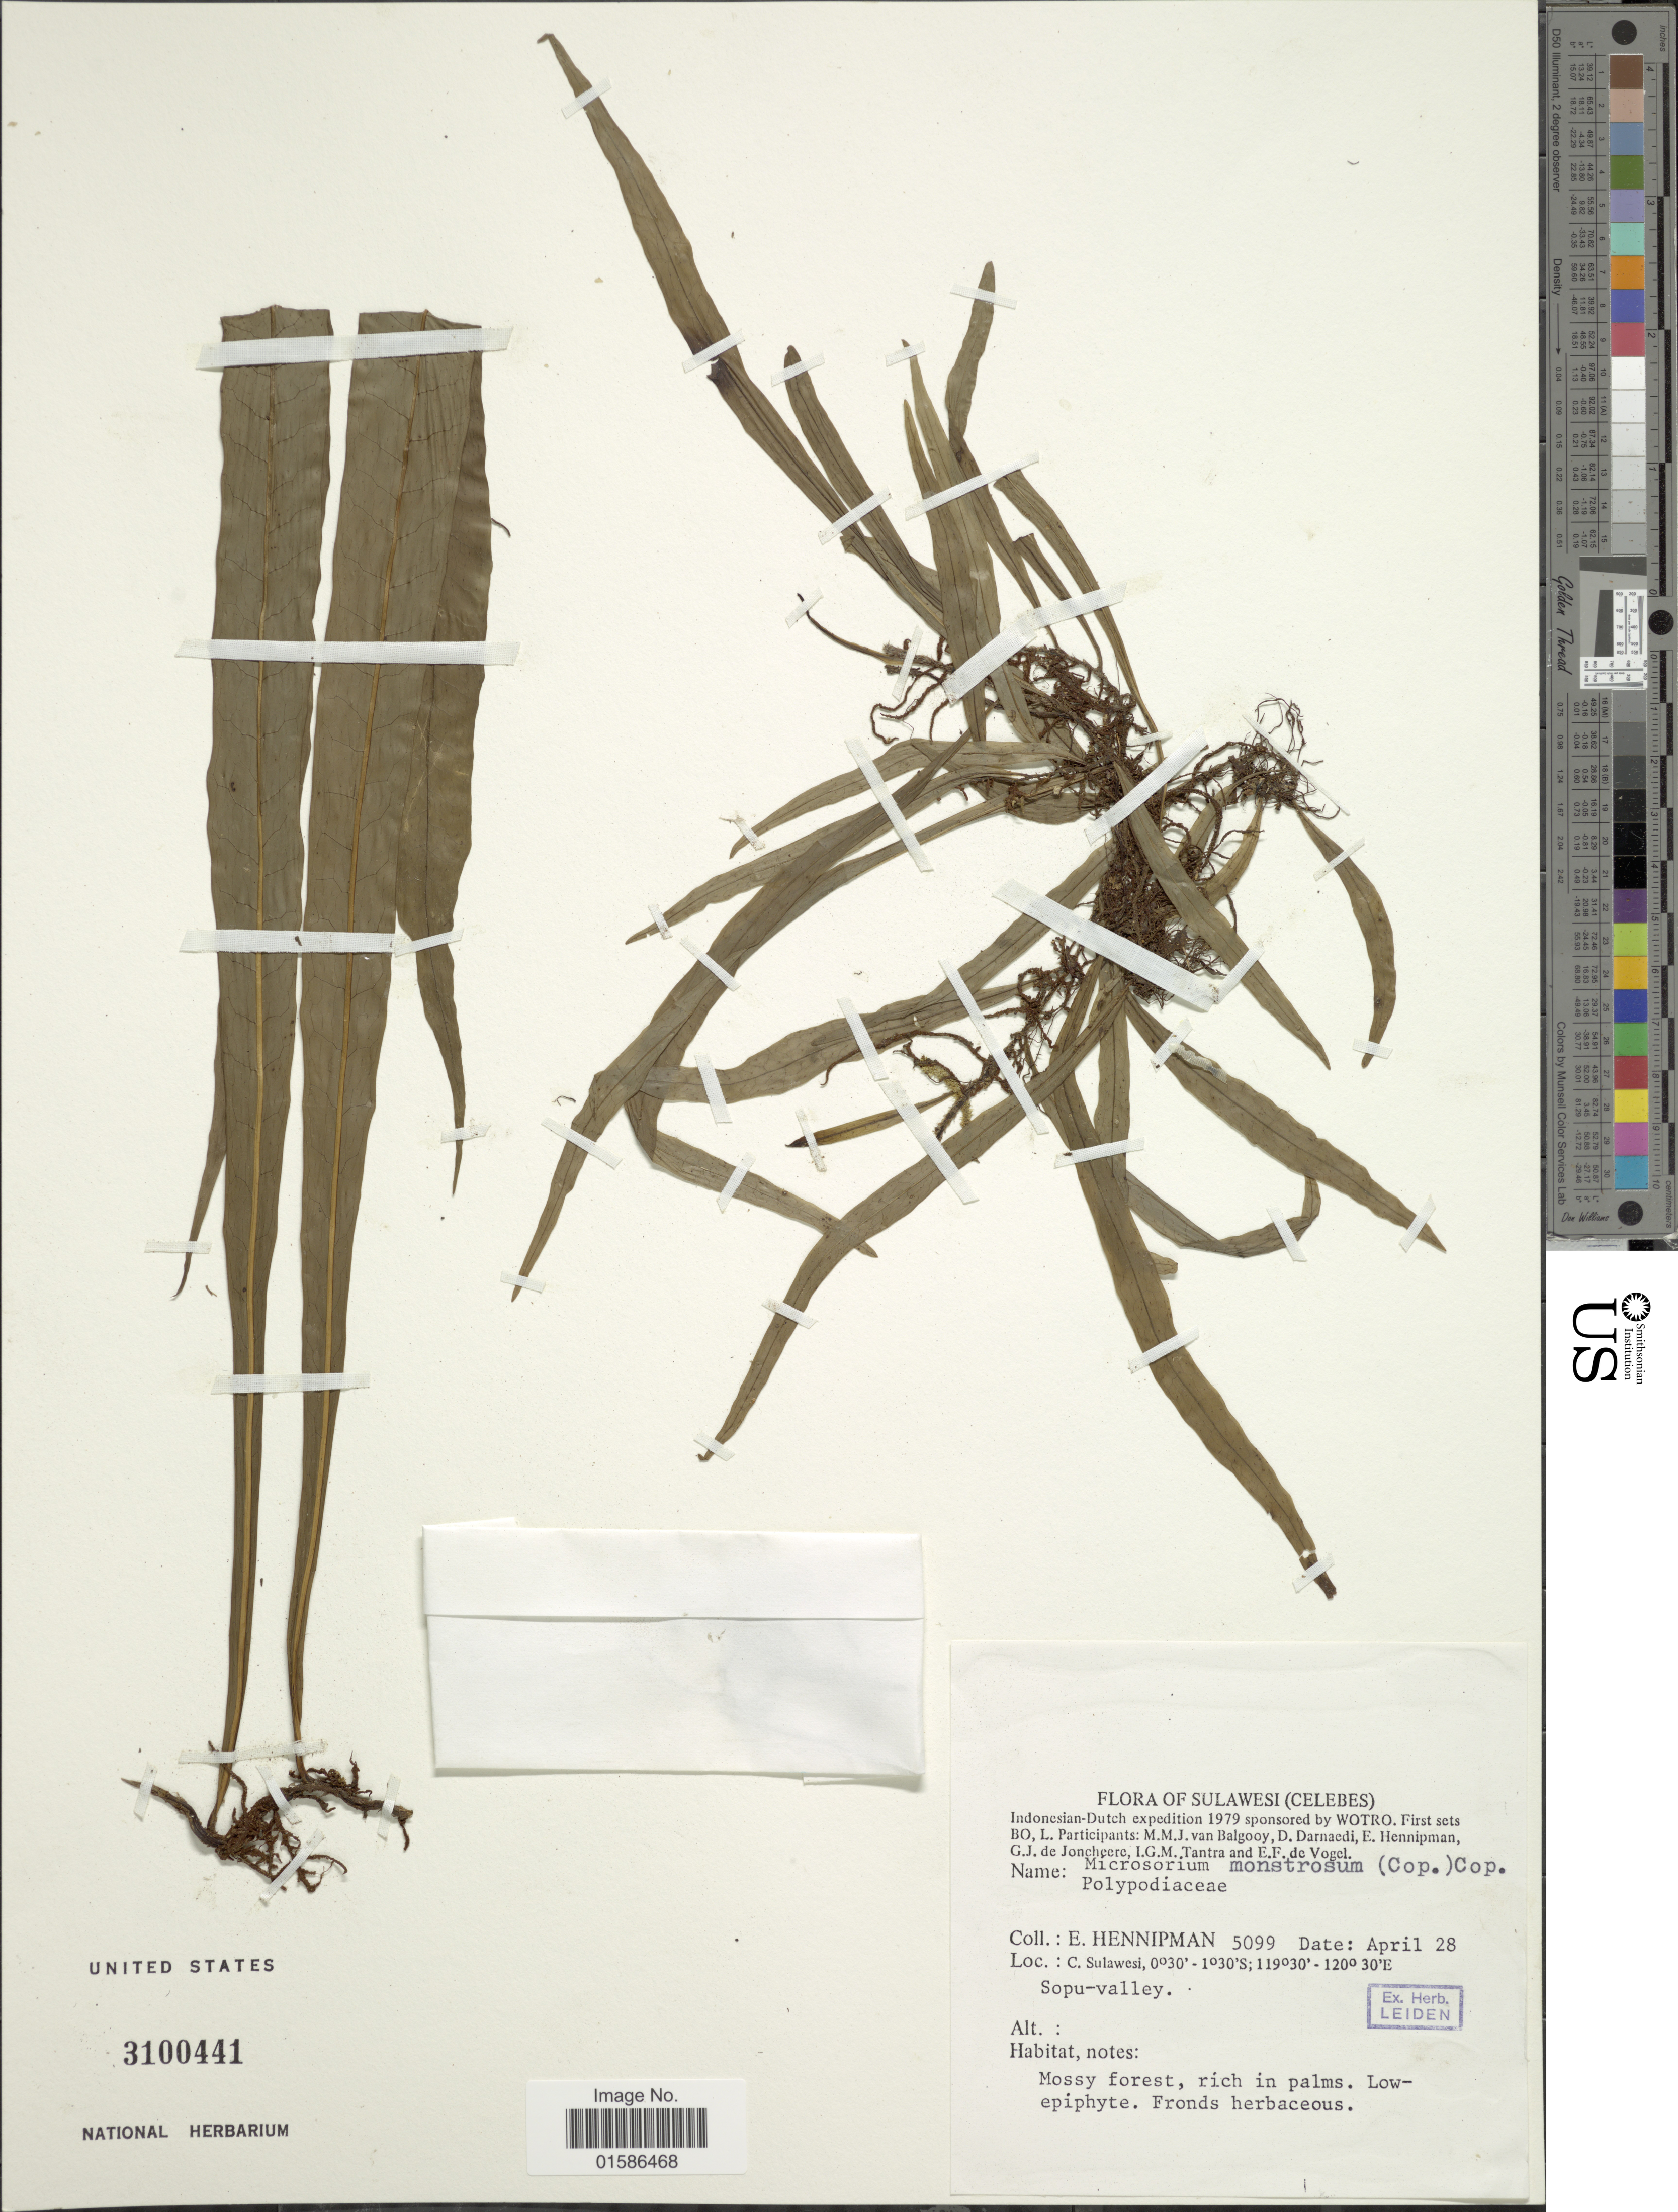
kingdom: Plantae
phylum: Tracheophyta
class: Polypodiopsida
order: Polypodiales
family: Polypodiaceae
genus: Microsorum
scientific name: Microsorum monstrosum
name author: (Copel.) Copel.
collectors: E. Hennipman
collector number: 5099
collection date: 1979-04-28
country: Indonesia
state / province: Sulawesi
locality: (Celebes), C. Sulawesi, Sopu-valley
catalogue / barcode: US 3100441